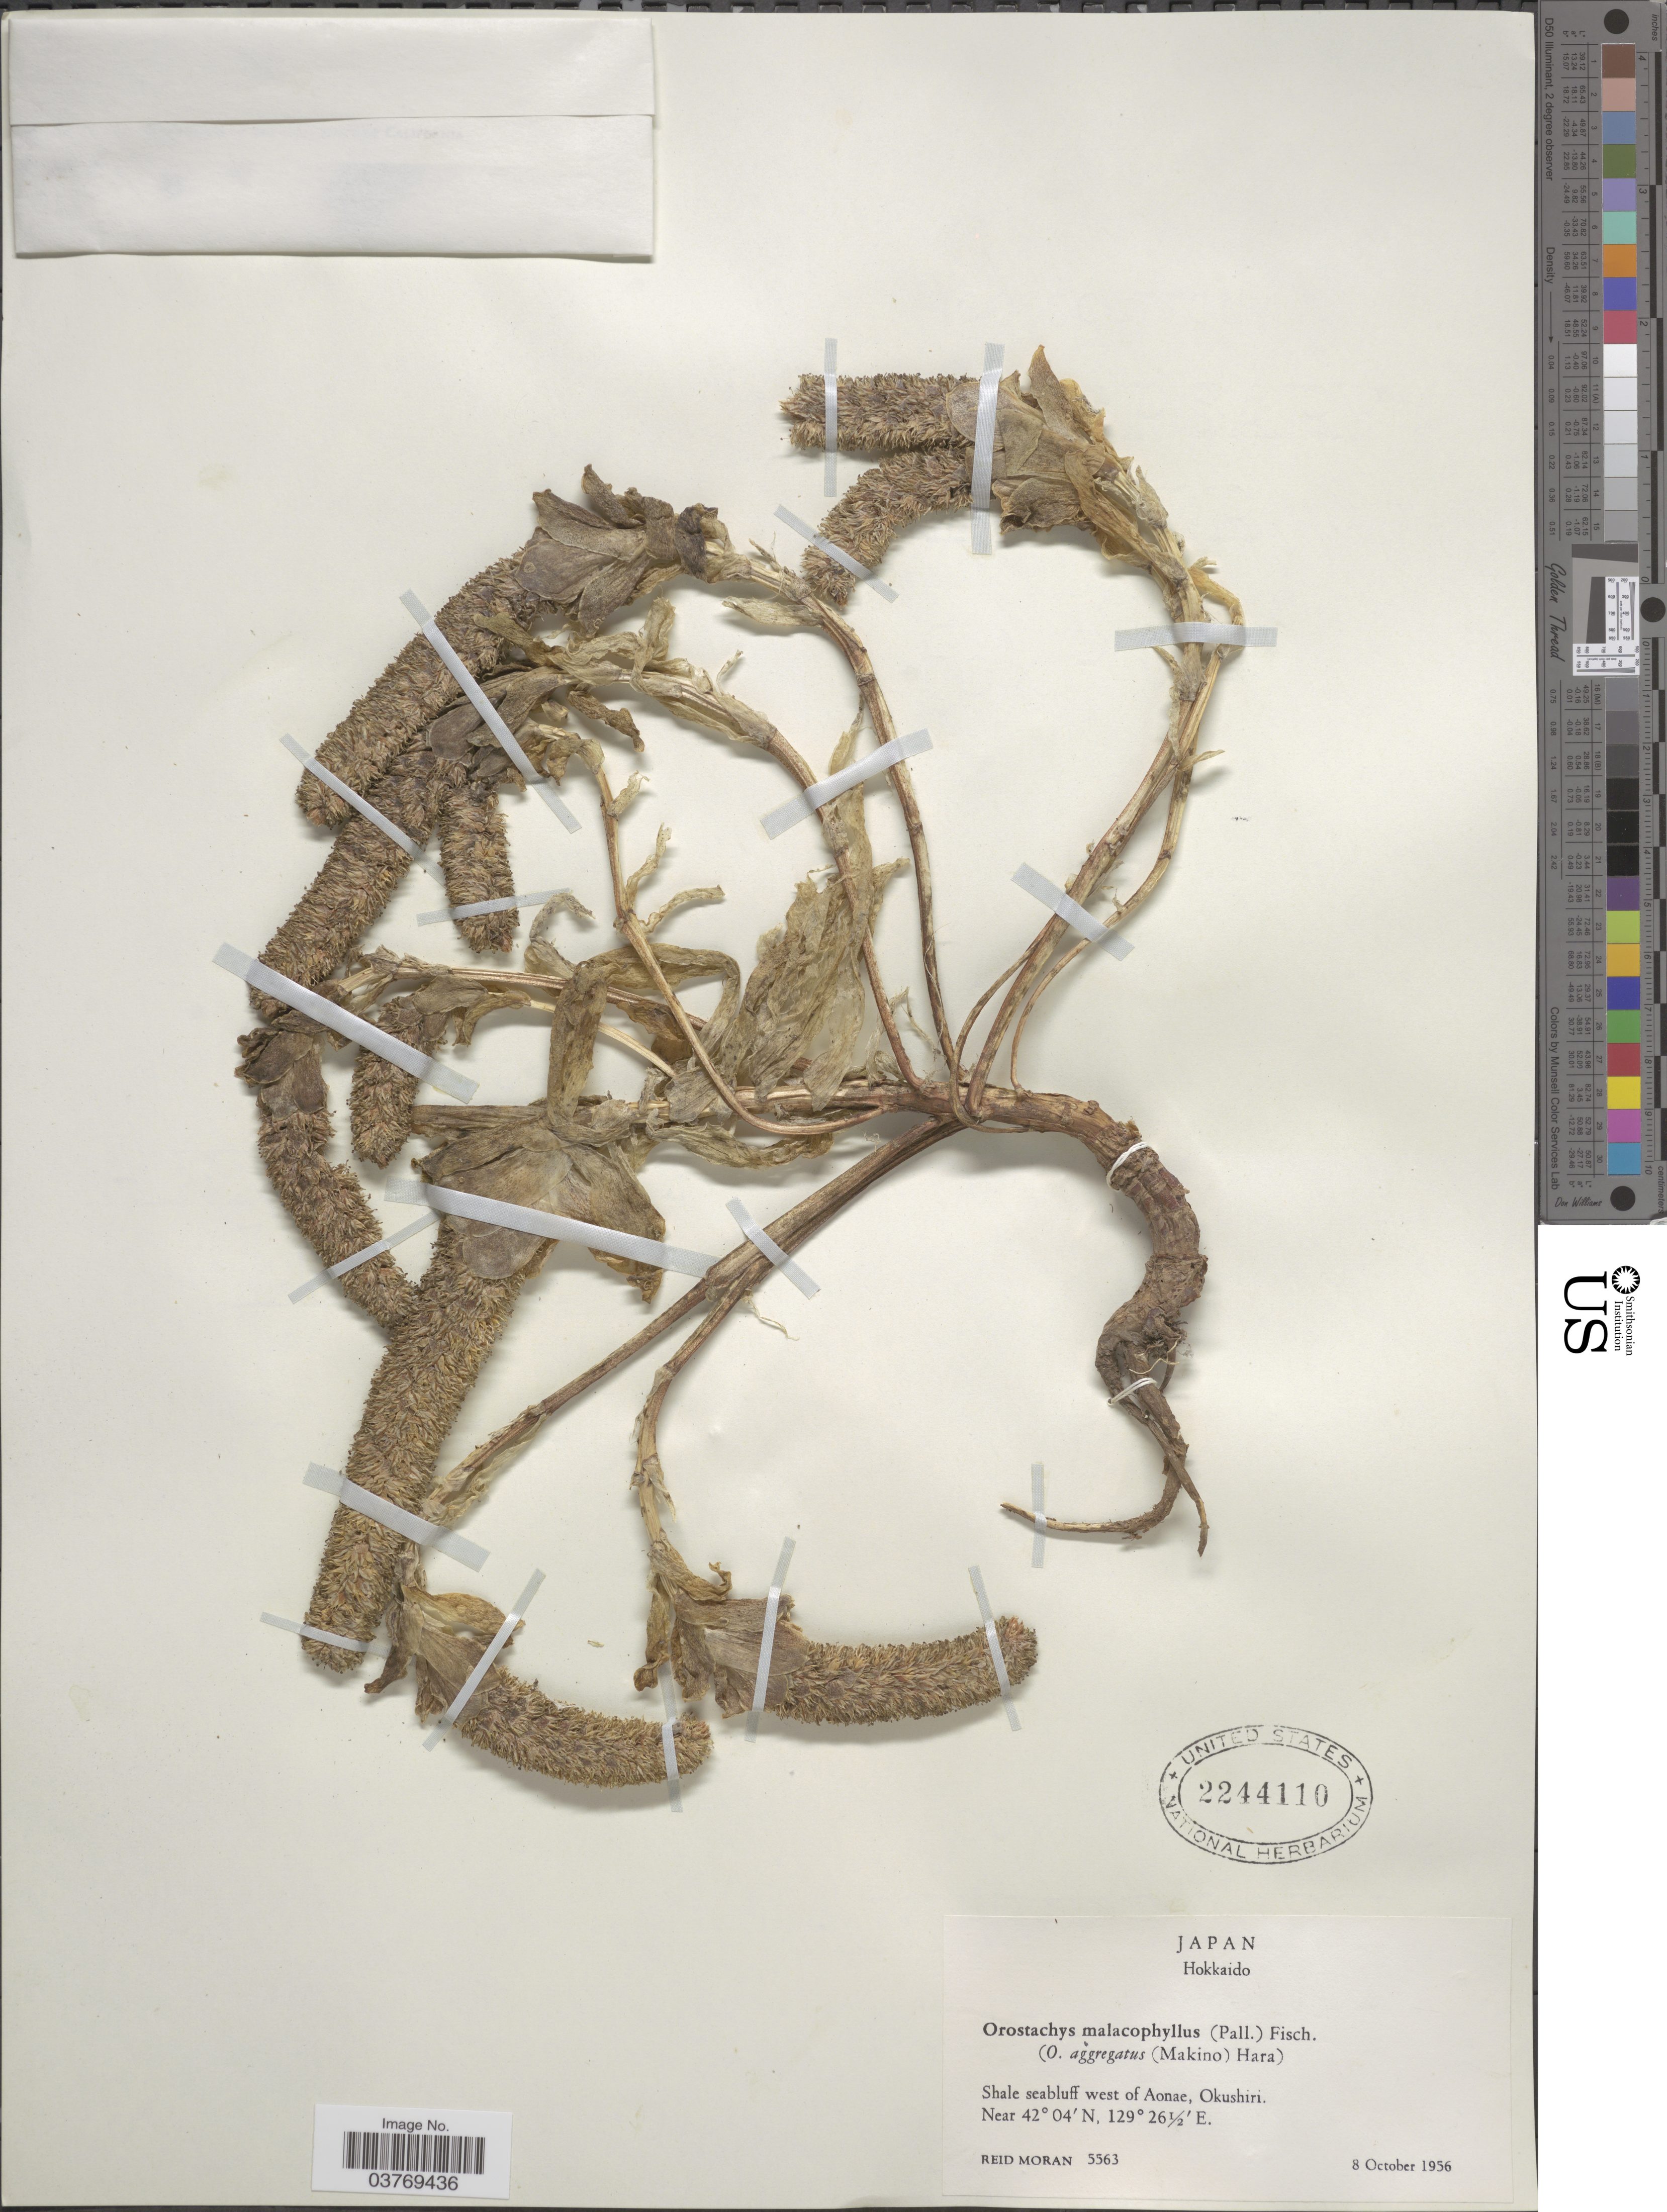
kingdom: Plantae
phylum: Tracheophyta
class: Magnoliopsida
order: Saxifragales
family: Crassulaceae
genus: Orostachys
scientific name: Orostachys malacophylla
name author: (Pall.) Fisch.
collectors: R. V. Moran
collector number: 5563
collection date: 1956-10-08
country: Japan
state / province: Hokkaidō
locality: Hokkaido. Shale seabluff west of Aonae, Okushiri.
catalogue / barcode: US 2244110